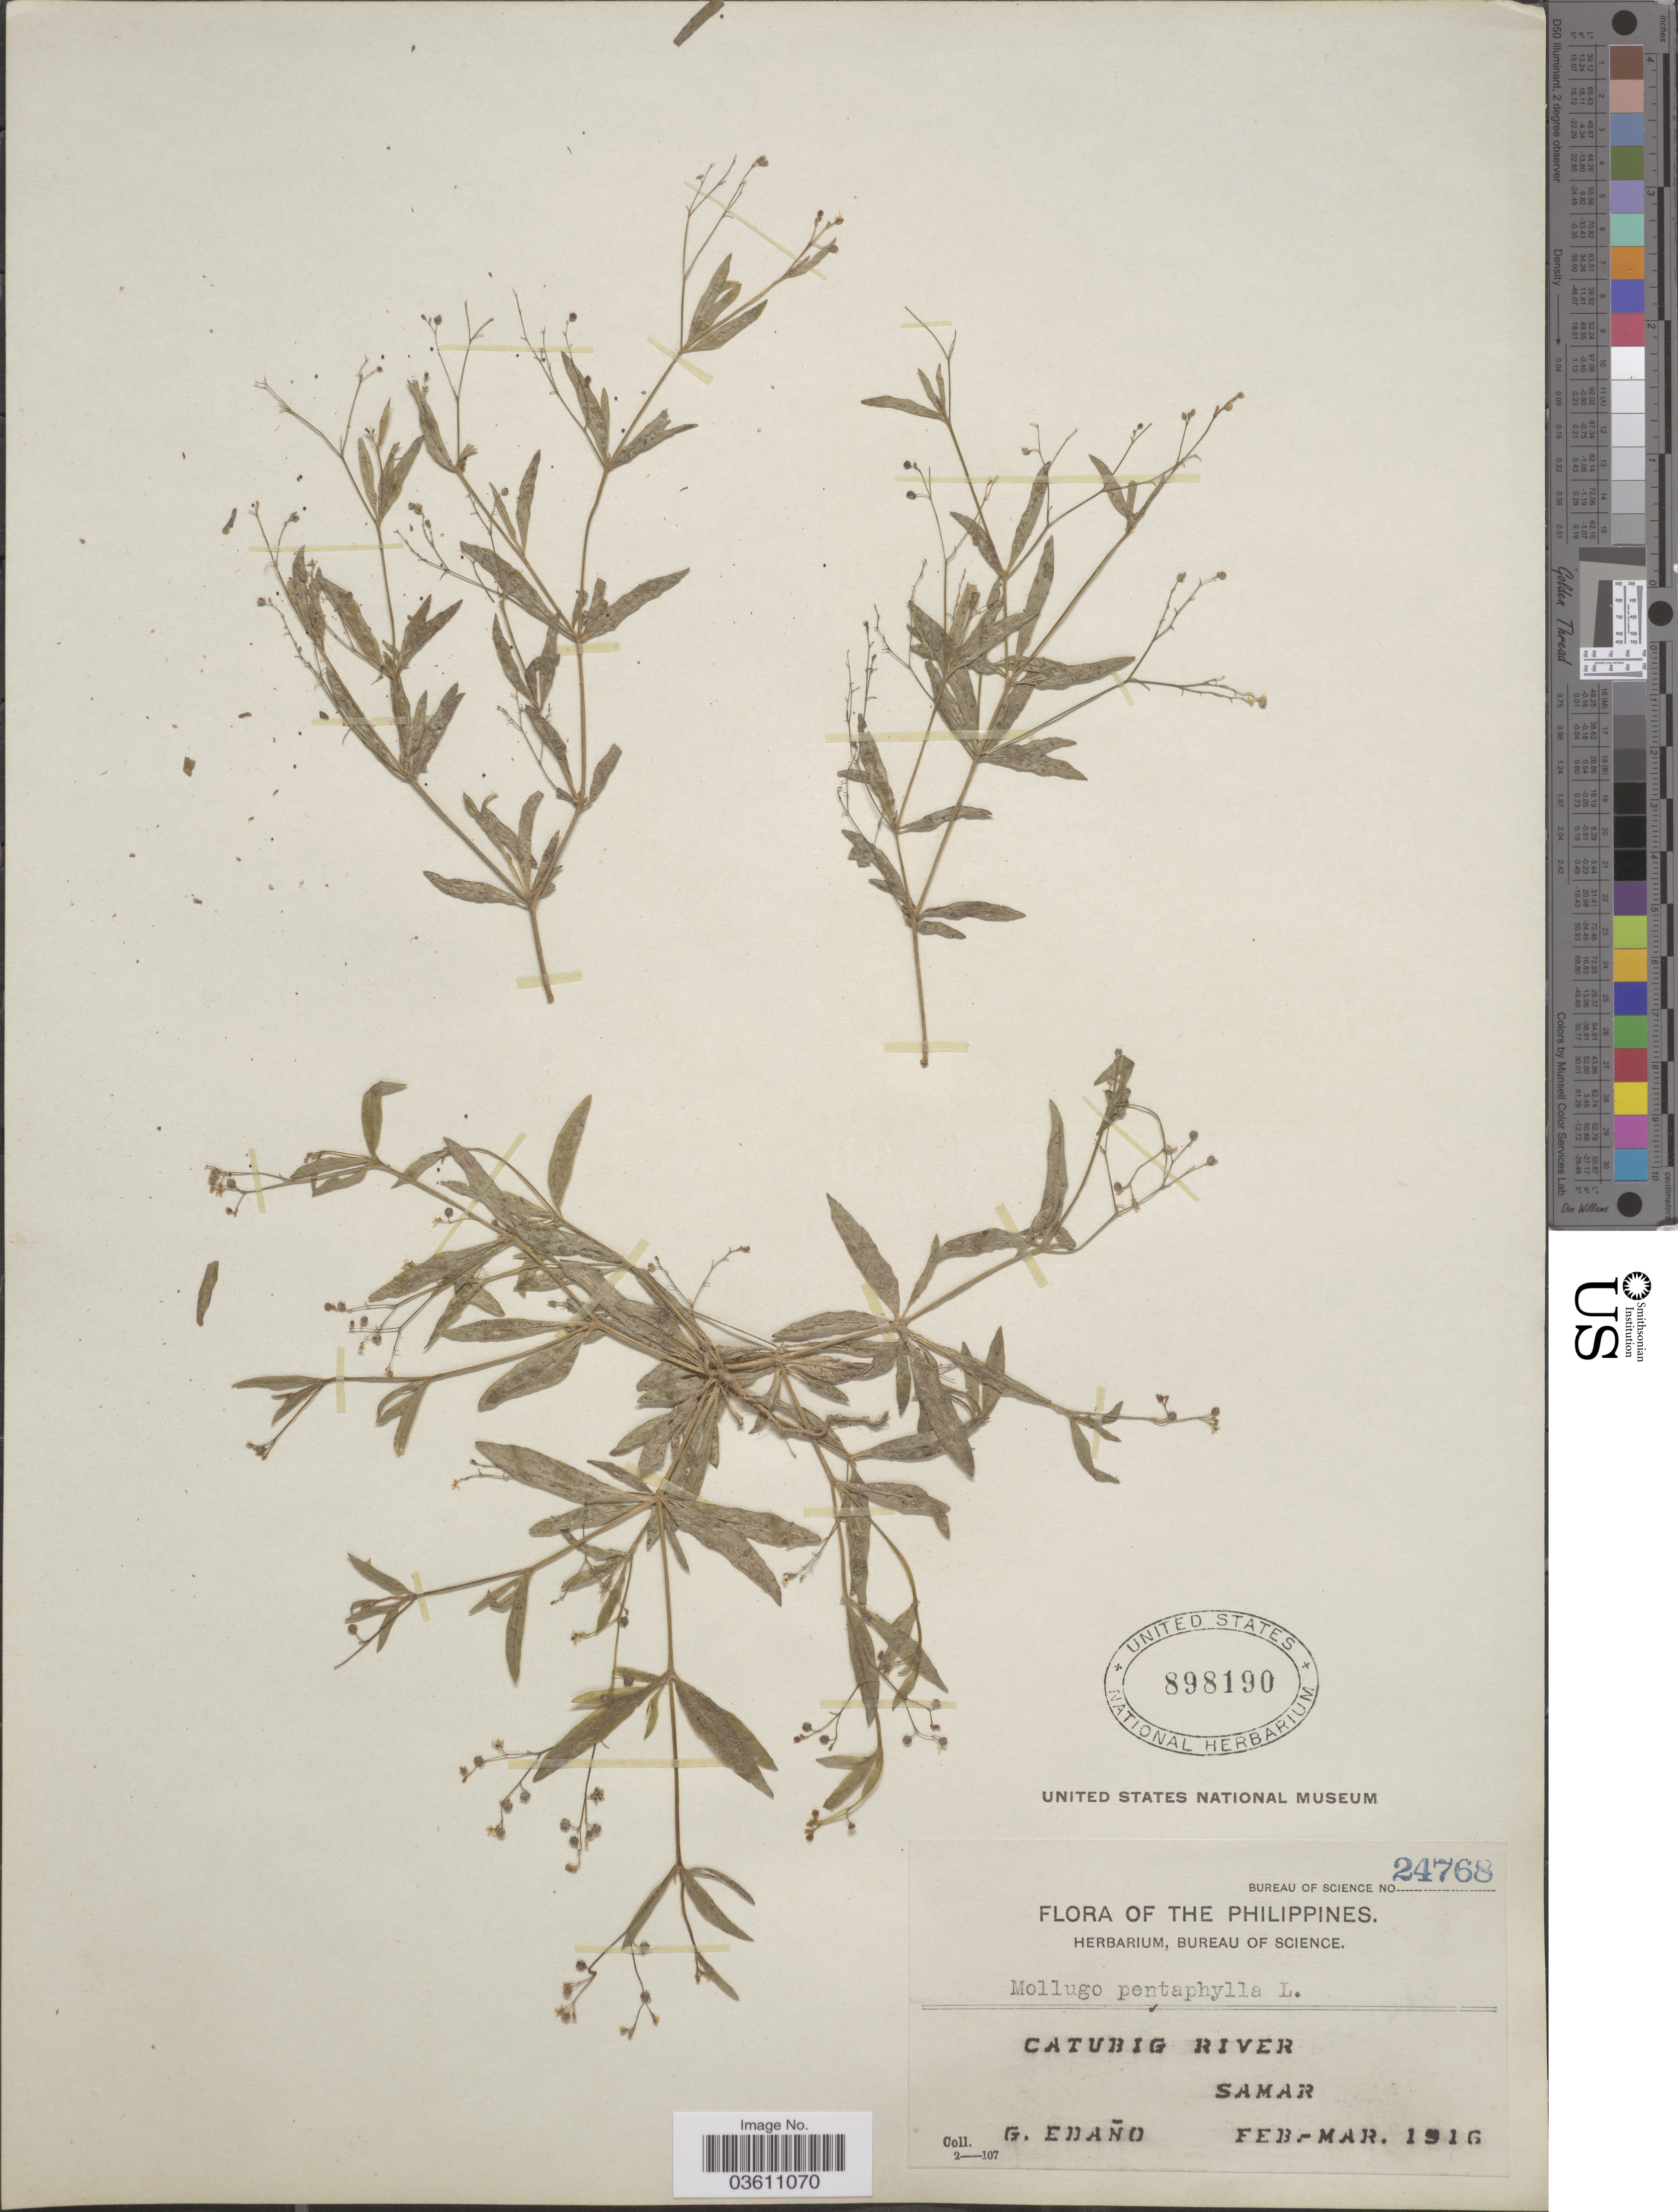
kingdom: Plantae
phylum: Tracheophyta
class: Magnoliopsida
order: Caryophyllales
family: Molluginaceae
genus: Trigastrotheca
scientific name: Trigastrotheca pentaphylla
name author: (L.) Thulin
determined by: Strong, Mark T., (BOT), Smithsonian Institution - National Museum of Natural History (UNITED STATES)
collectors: G. Edaño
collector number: Bureau of Science 24768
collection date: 1916-02/1916-03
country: Philippines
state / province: Eastern Visayas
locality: Catubig River. Samar.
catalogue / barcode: US 898190